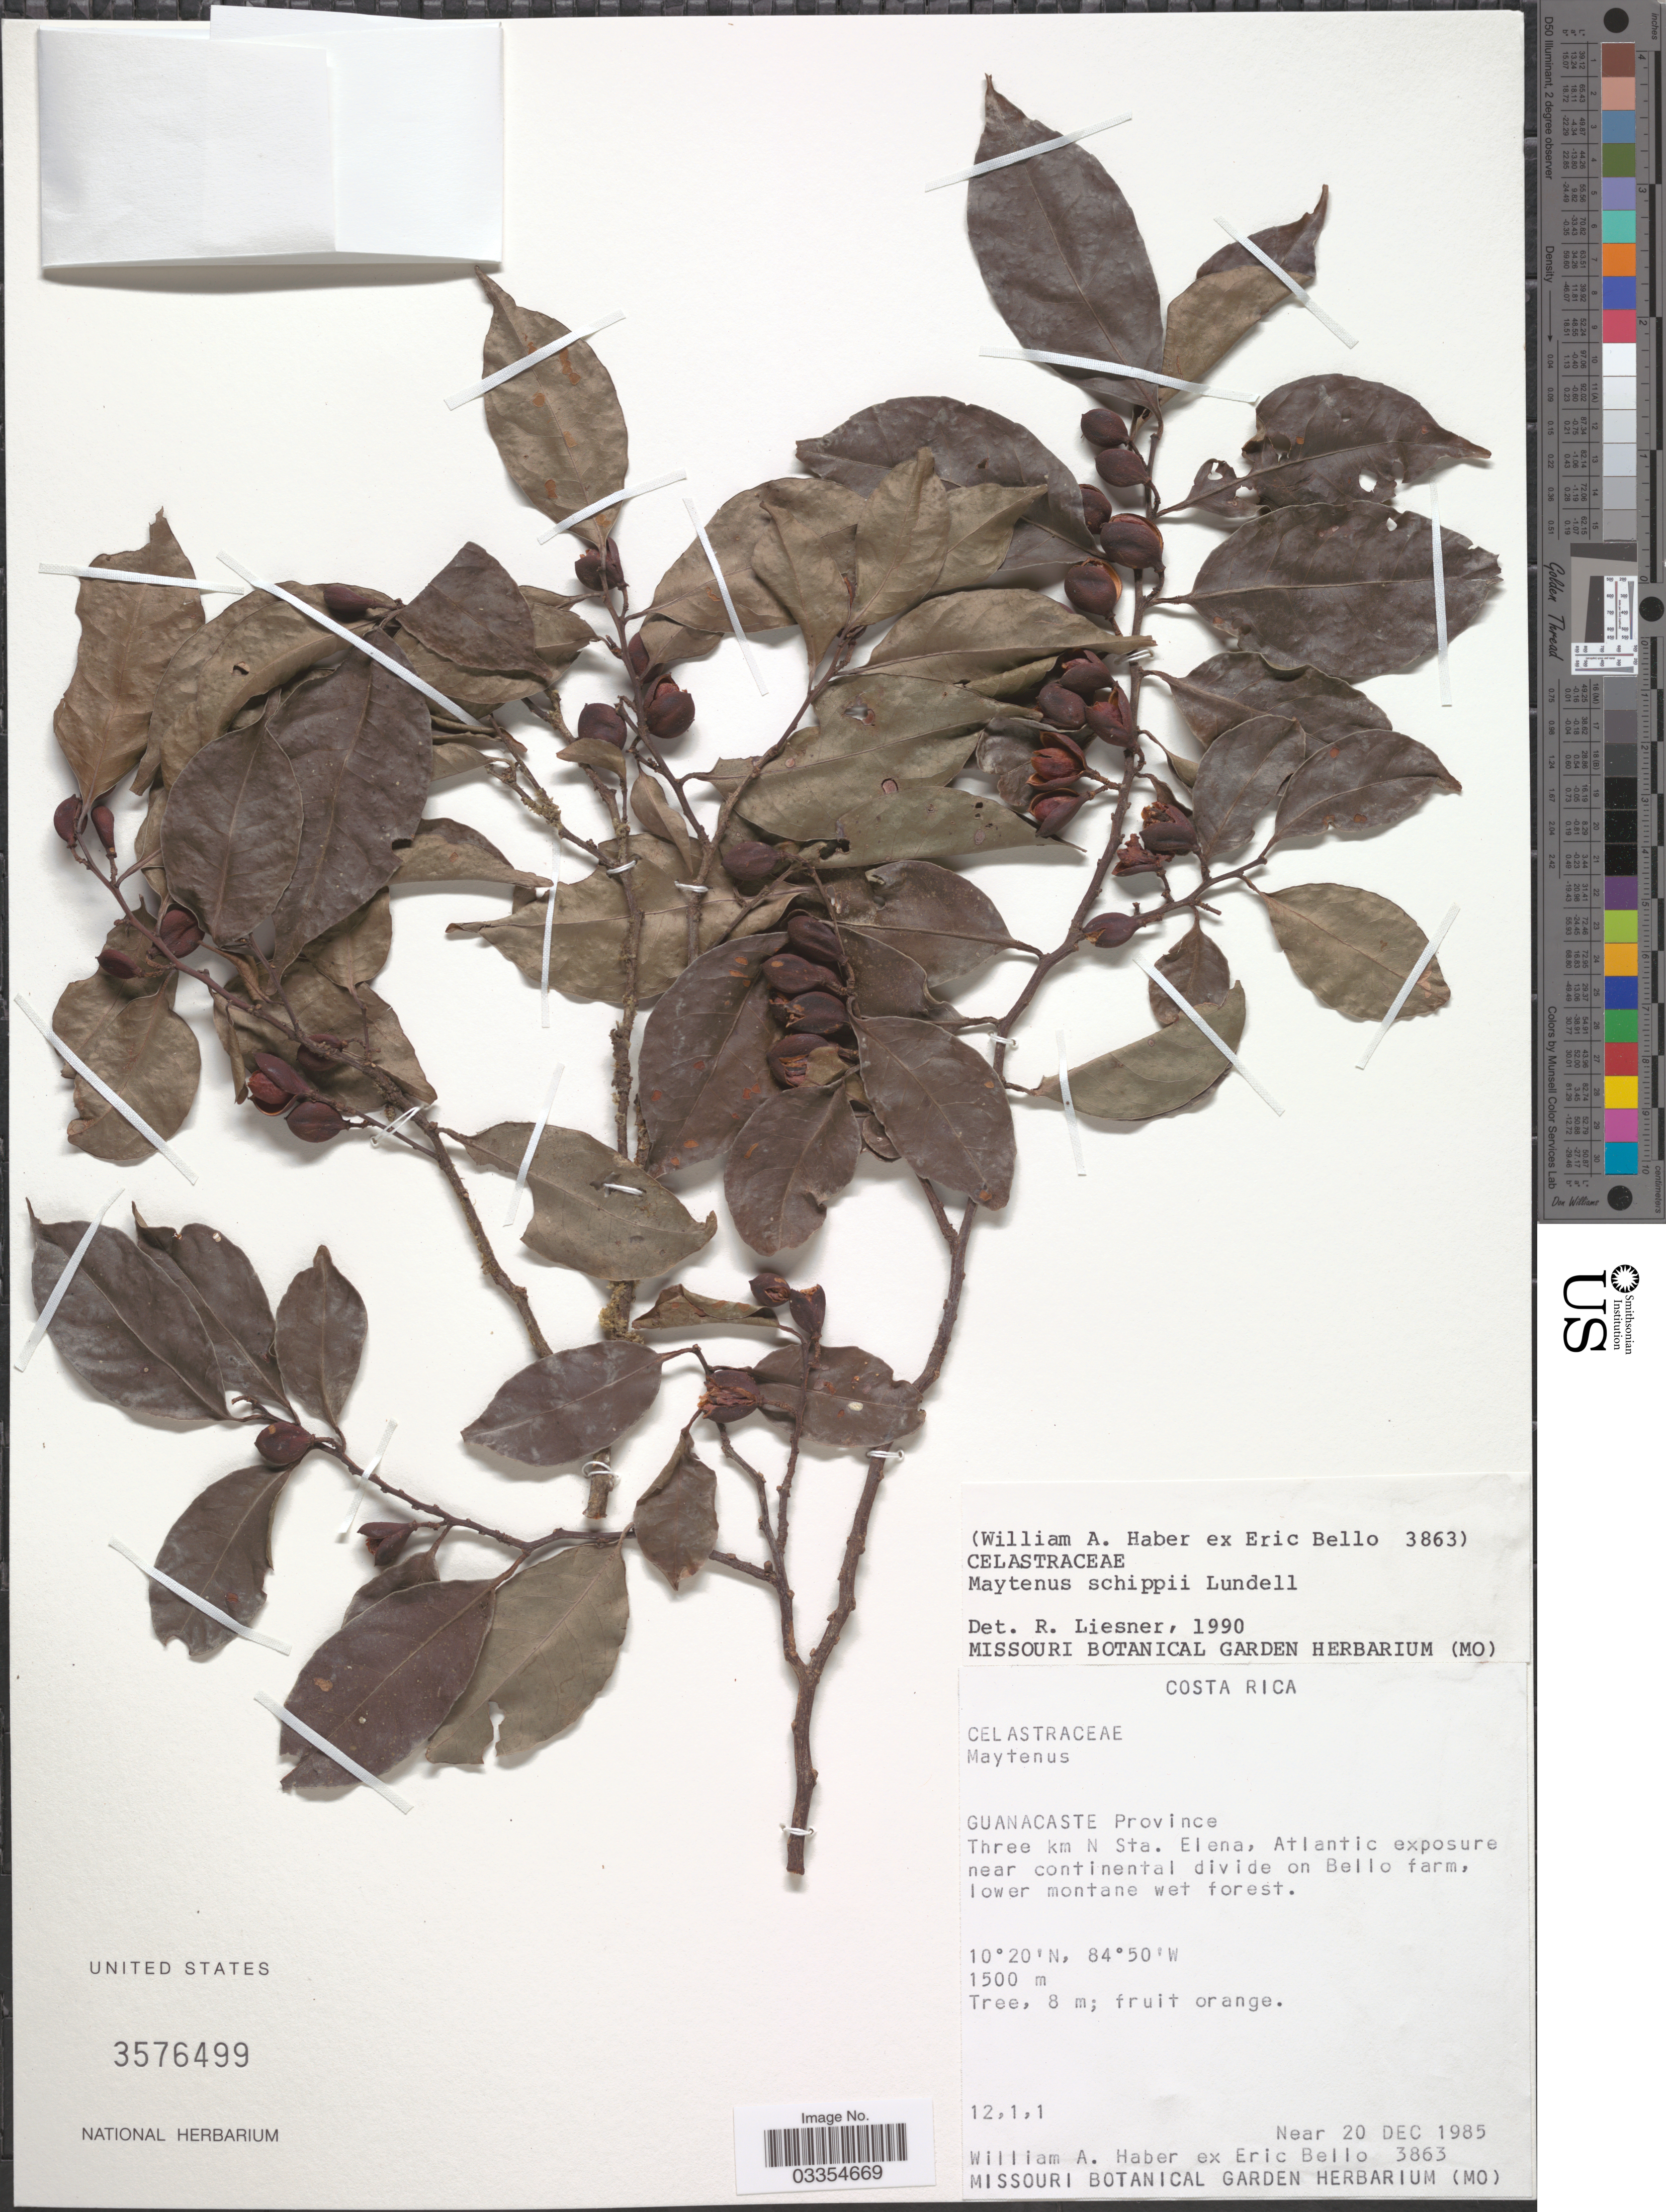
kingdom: Plantae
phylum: Tracheophyta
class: Magnoliopsida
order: Celastrales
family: Celastraceae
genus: Maytenus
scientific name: Maytenus schippii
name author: Lundell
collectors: W. A. Haber & E. Bello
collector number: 3863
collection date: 1985-12-20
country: Costa Rica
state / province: Guanacaste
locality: Three km N Sta. Elena, Atlantic exposure near continental divide on Bello farm.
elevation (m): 1500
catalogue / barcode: US 3576499